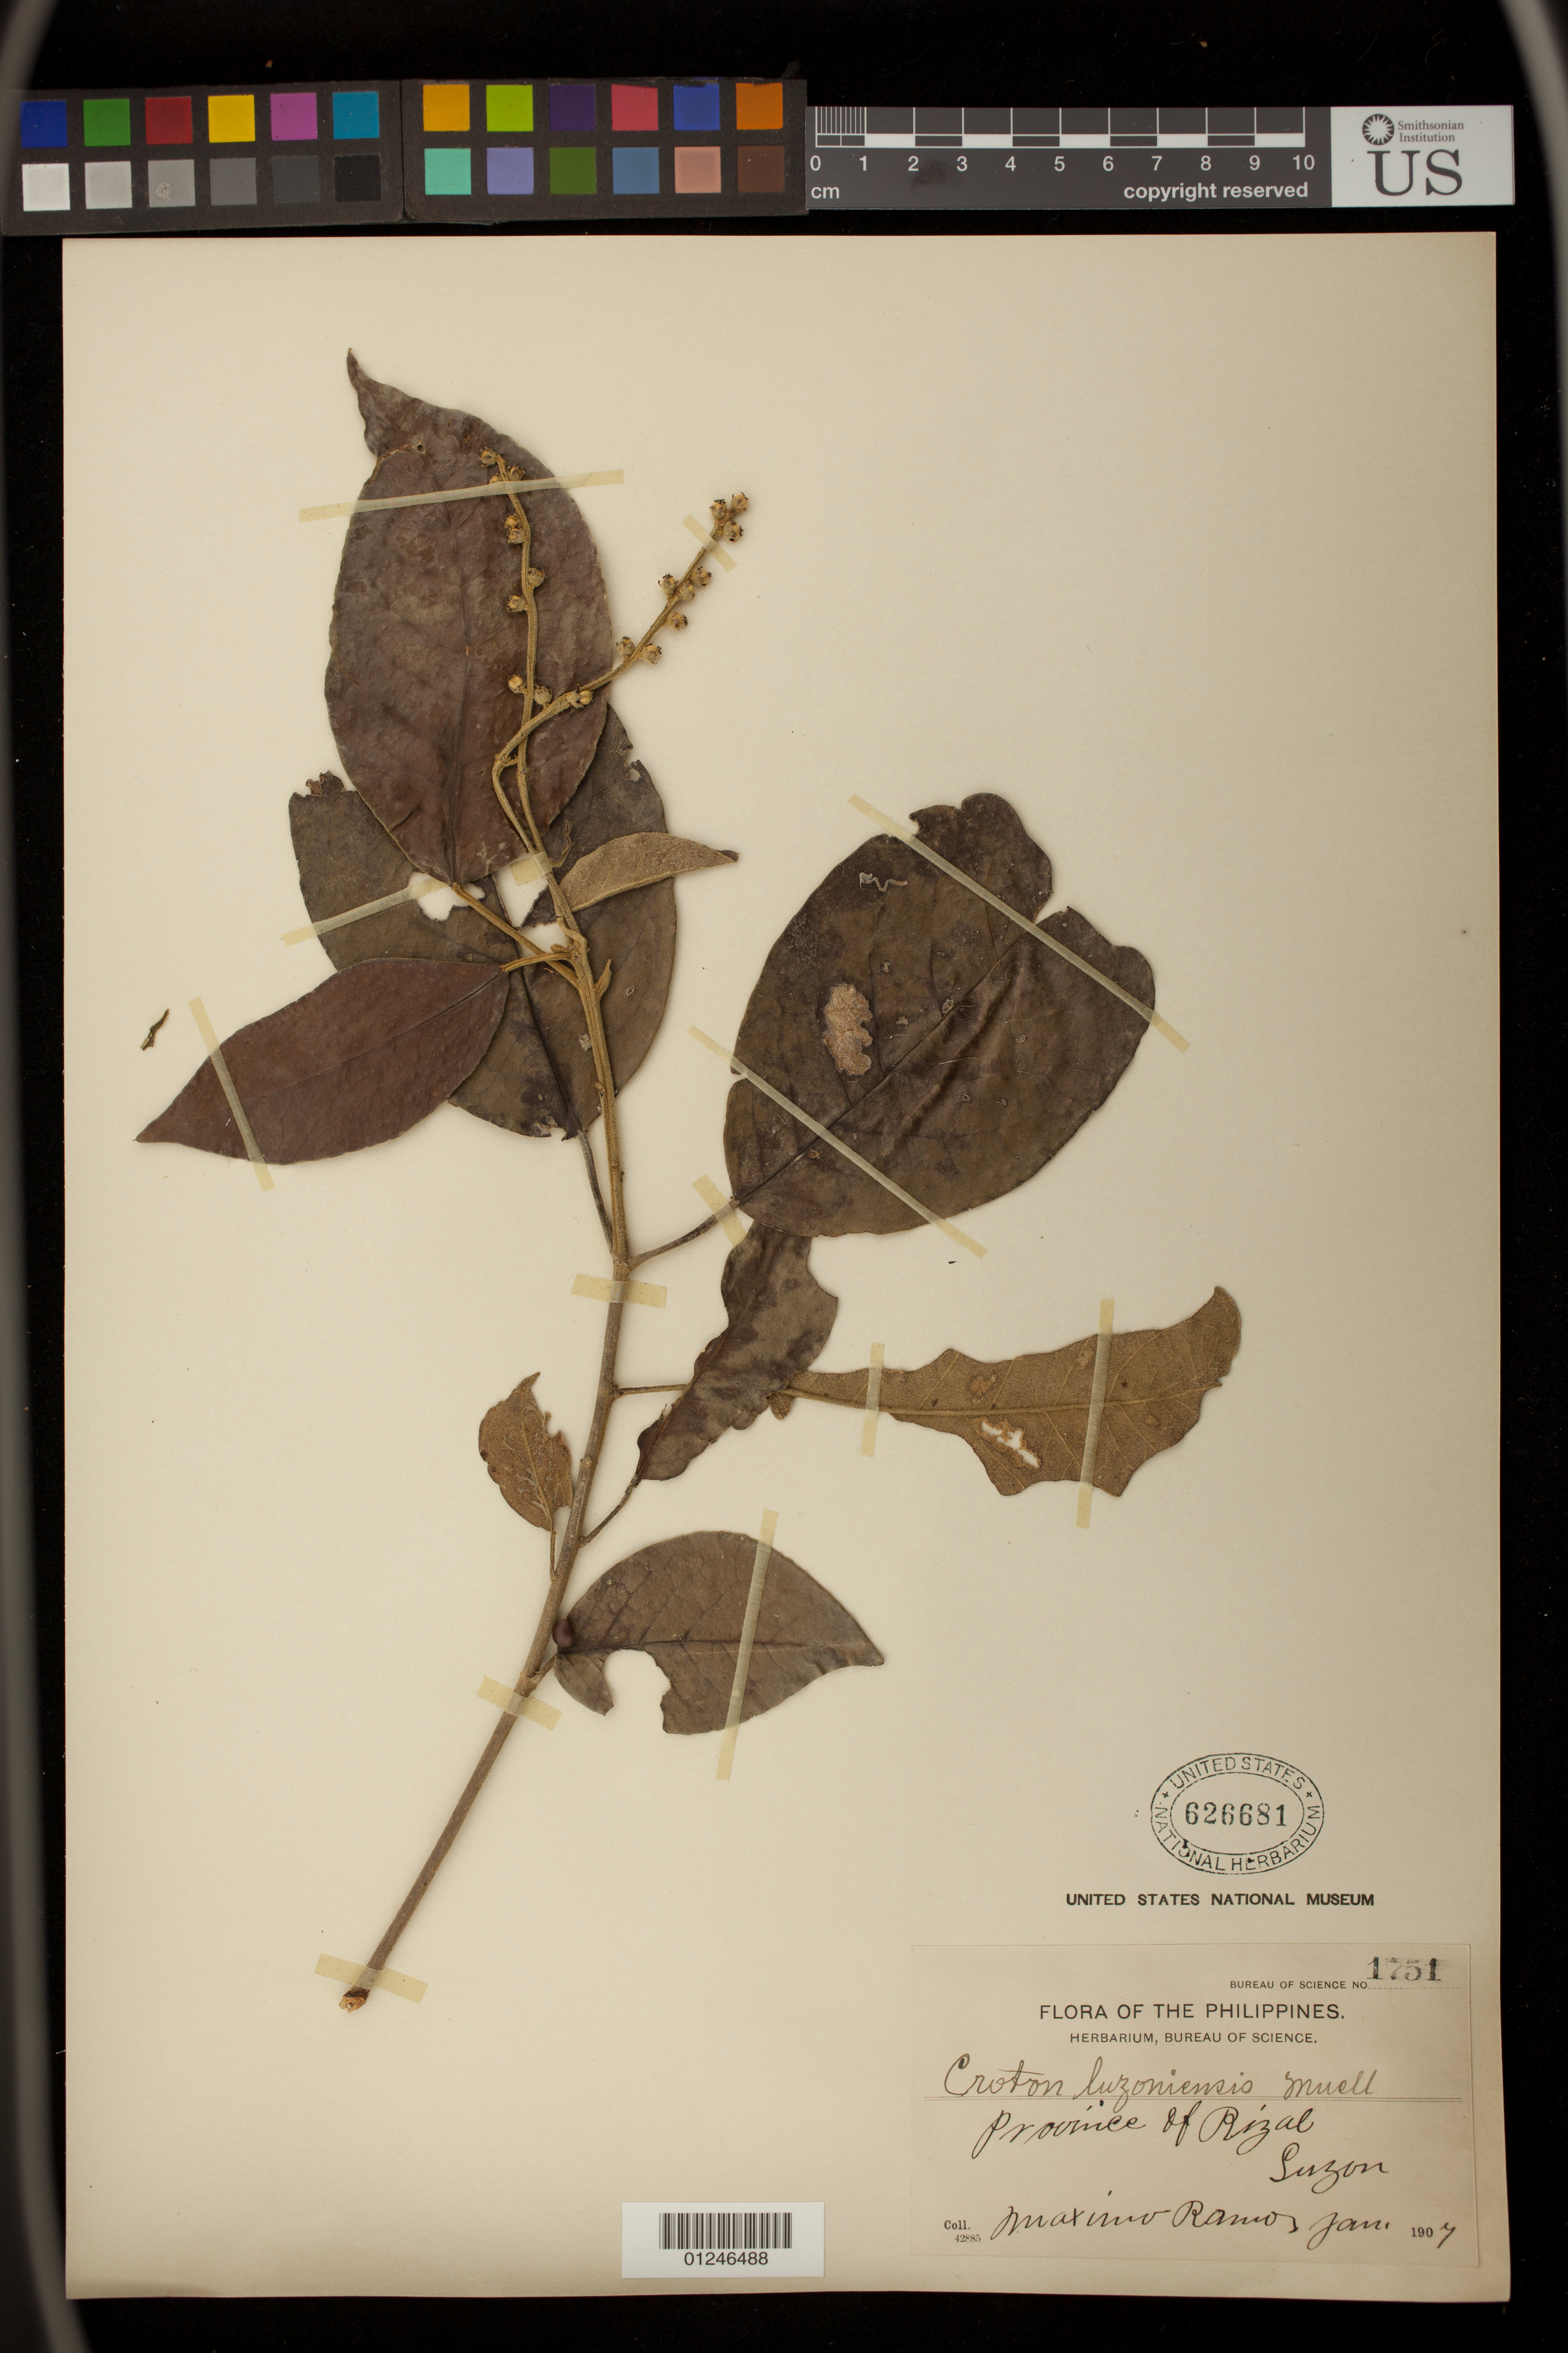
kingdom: Plantae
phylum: Tracheophyta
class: Magnoliopsida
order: Malpighiales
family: Euphorbiaceae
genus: Croton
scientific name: Croton luzoniensis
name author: Müll. Arg.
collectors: M. Ramos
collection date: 1907-01-01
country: Philippines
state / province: Calabarzon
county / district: Rizal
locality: Rizal Province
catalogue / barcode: US 626681